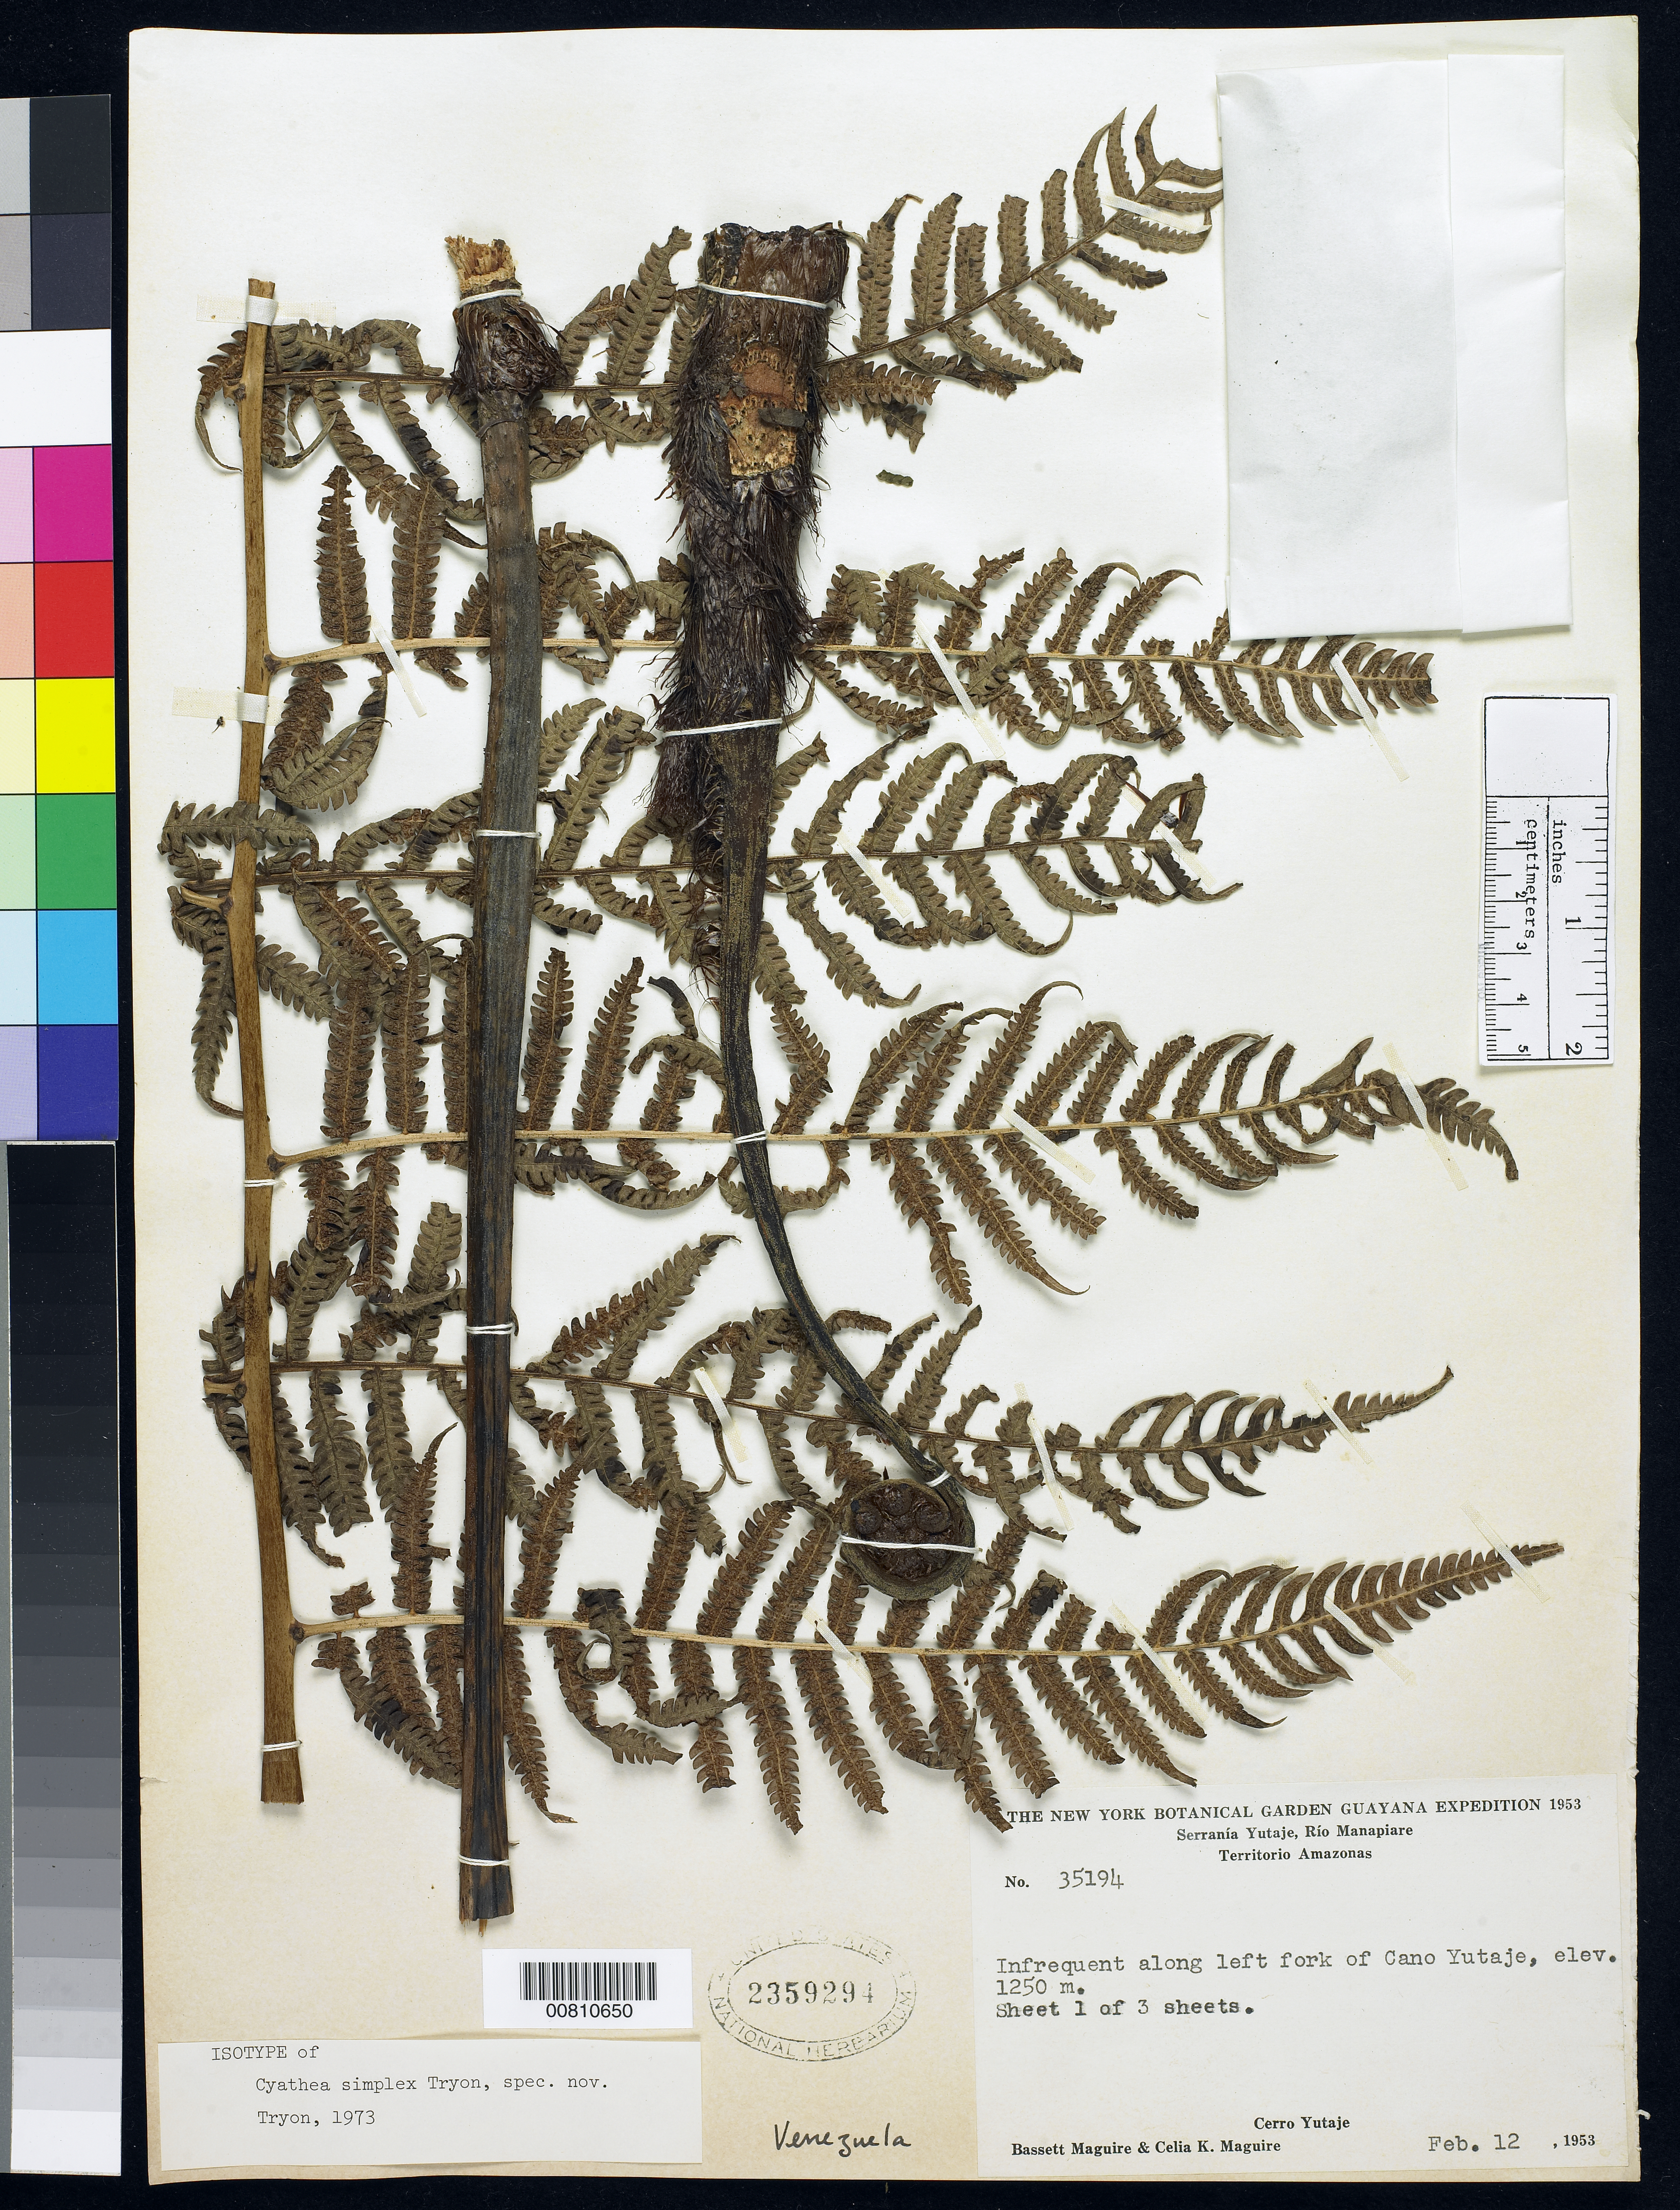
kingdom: Plantae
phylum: Tracheophyta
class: Polypodiopsida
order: Cyatheales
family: Cyatheaceae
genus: Cyathea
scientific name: Cyathea simplex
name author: R.M. Tryon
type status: Isotype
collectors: B. Maguire & C. K. Maguire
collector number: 35194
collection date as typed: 12 Feb 1953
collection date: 1953-02-12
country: Venezuela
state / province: Amazonas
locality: Serrania Yutaje, Rio Manapiare, along left fork of Cano Yutaje.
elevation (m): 1250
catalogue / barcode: US 2359294